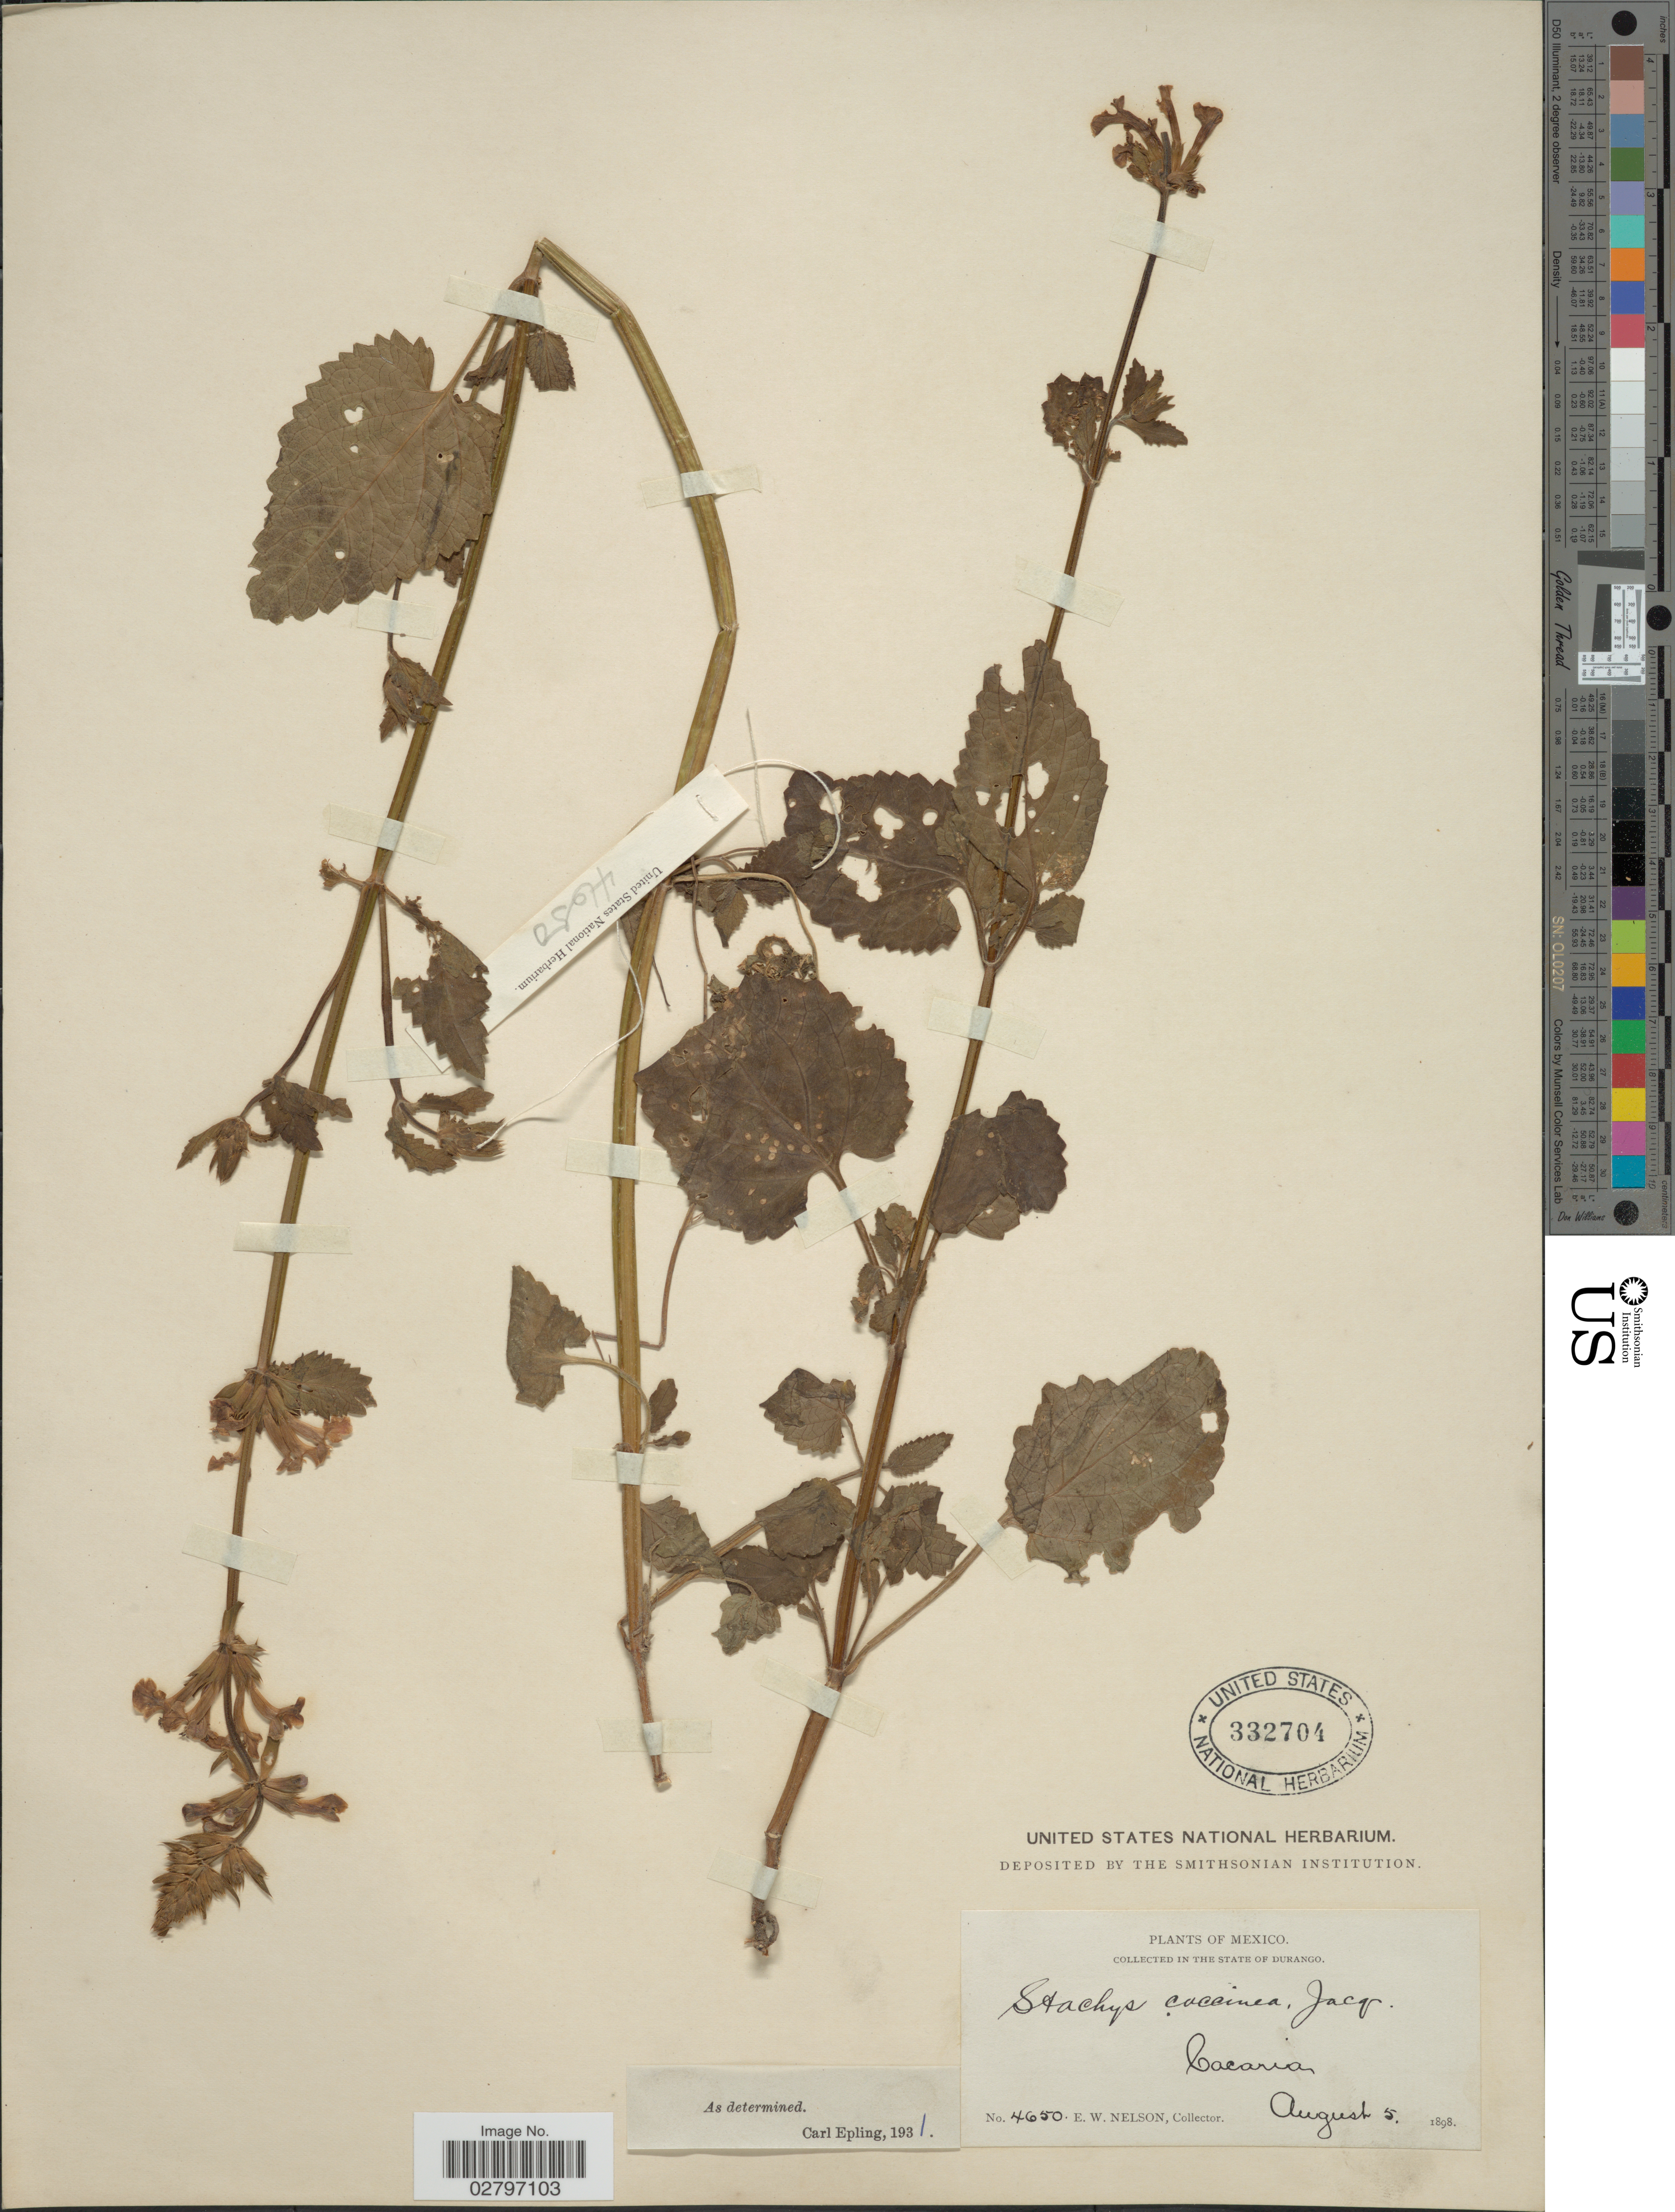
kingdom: Plantae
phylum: Tracheophyta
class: Magnoliopsida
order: Lamiales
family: Lamiaceae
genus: Stachys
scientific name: Stachys coccinea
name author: Ortega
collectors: E. W. Nelson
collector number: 4650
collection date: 1898-08-05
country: Mexico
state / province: Durango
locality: Cacaria.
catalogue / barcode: US 332704